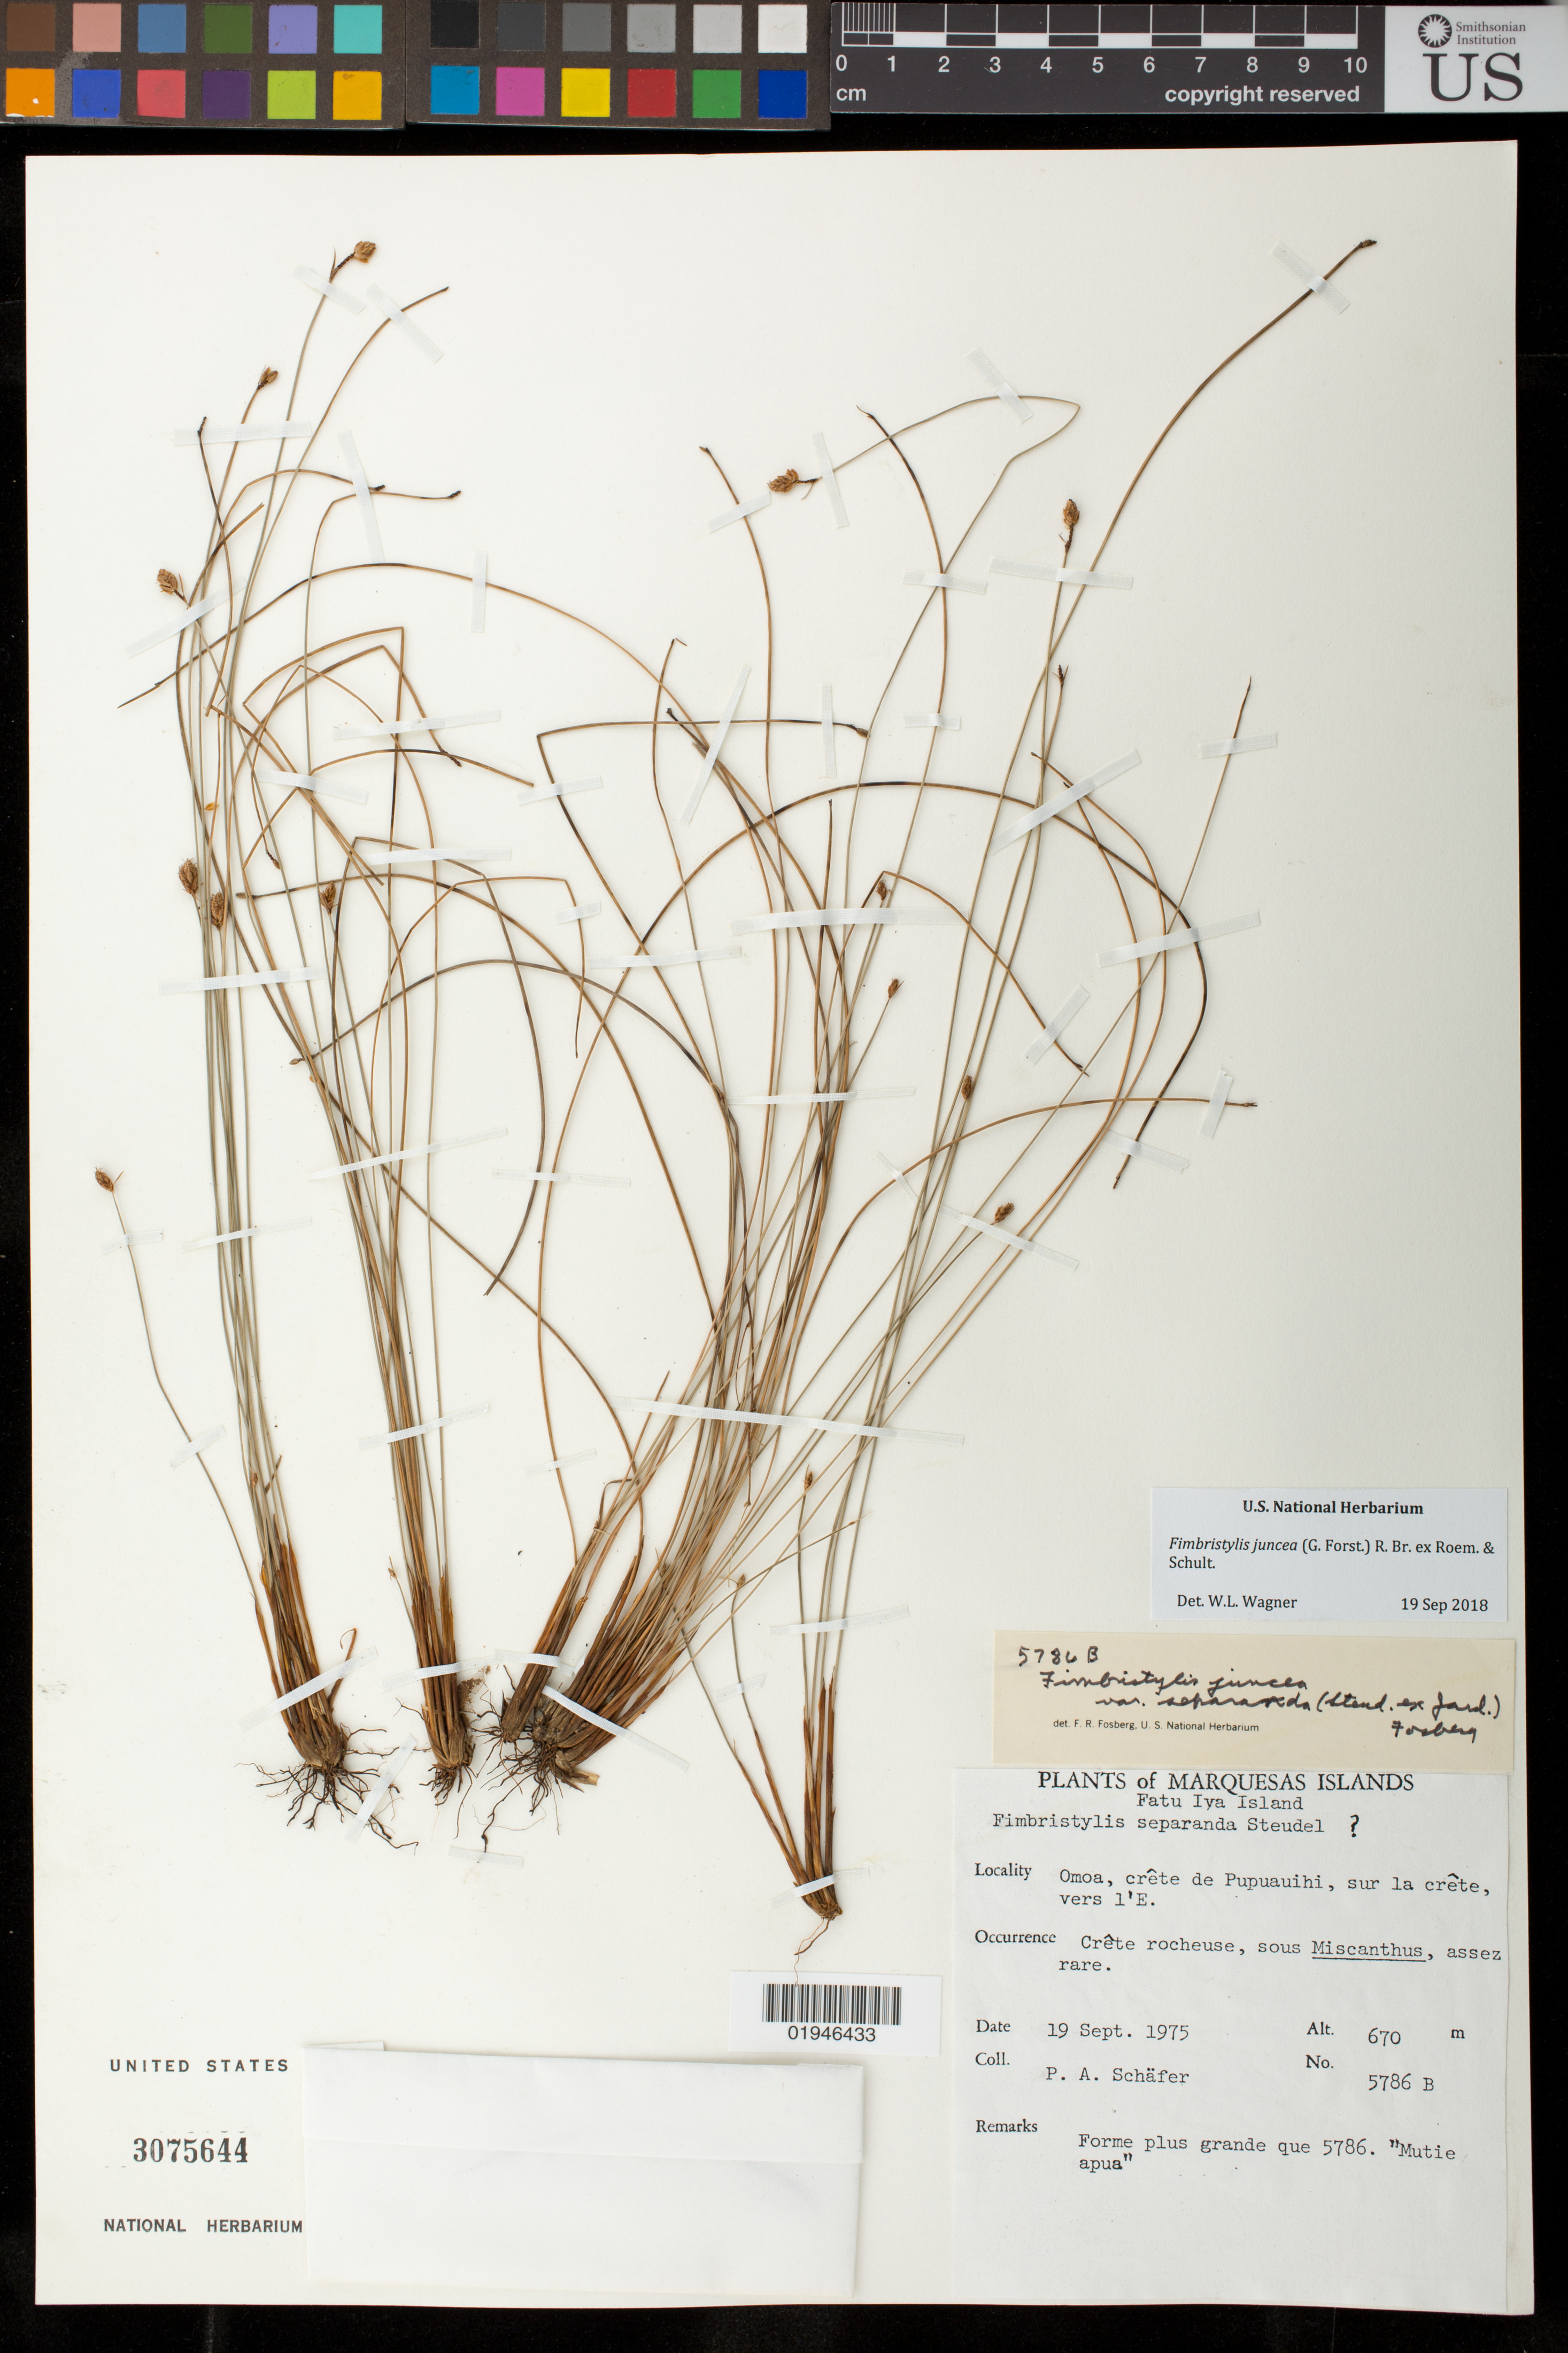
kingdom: Plantae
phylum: Tracheophyta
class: Liliopsida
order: Poales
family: Cyperaceae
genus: Fimbristylis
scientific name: Fimbristylis juncea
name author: (G. Forst.) Br. ex Roem. & Schult.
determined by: Wagner, W. L., (BOT), Smithsonian Institution - National Museum of Natural History (UNITED STATES)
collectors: P. A. Schäfer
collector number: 5786B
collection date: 1975-09-19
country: French Polynesia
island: Fatu Hiva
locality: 'Omo'a, crête Pupuauihi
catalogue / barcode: US 3075644